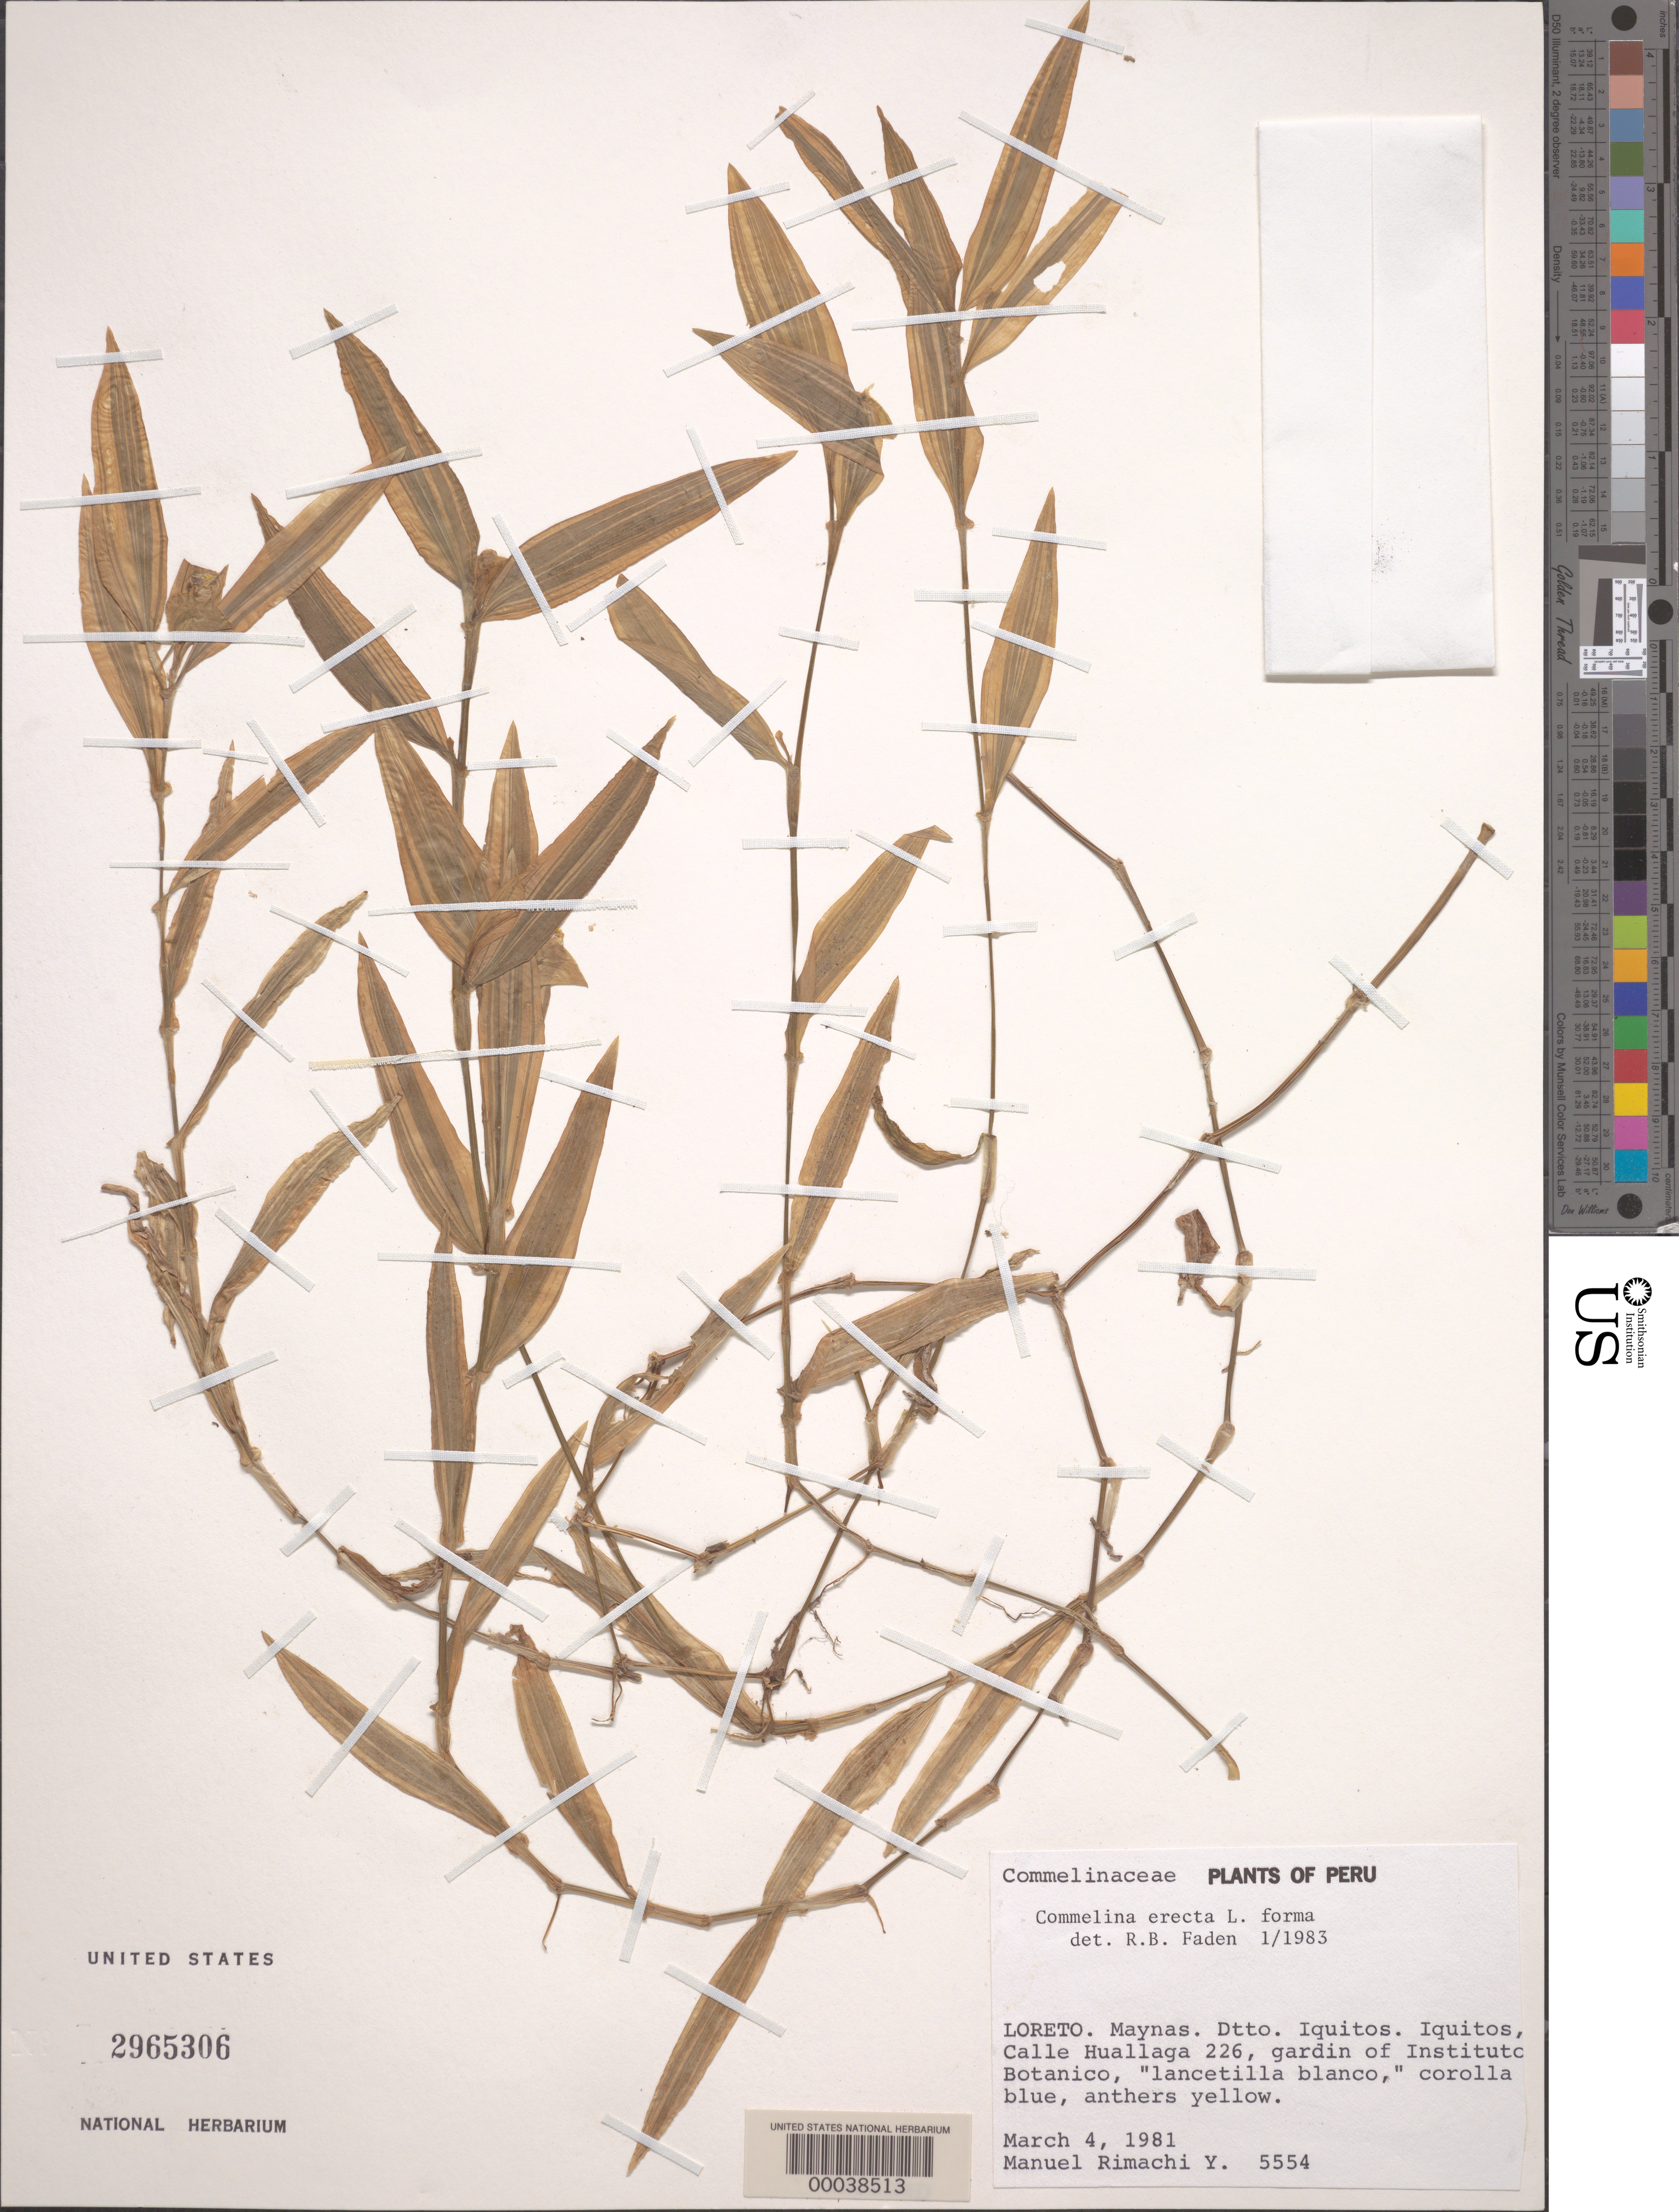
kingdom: Plantae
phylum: Tracheophyta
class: Liliopsida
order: Commelinales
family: Commelinaceae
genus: Commelina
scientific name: Commelina erecta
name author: L.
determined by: Faden, Robert B., (US), Smithsonian Institution - National Museum of Natural History (UNITED STATES)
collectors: M. Rimachi Y.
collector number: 5554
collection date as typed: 04 Mar 1981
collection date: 1981-03-04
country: Peru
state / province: Loreto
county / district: Maynas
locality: Iquitos, botanic garden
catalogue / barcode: US 2965306